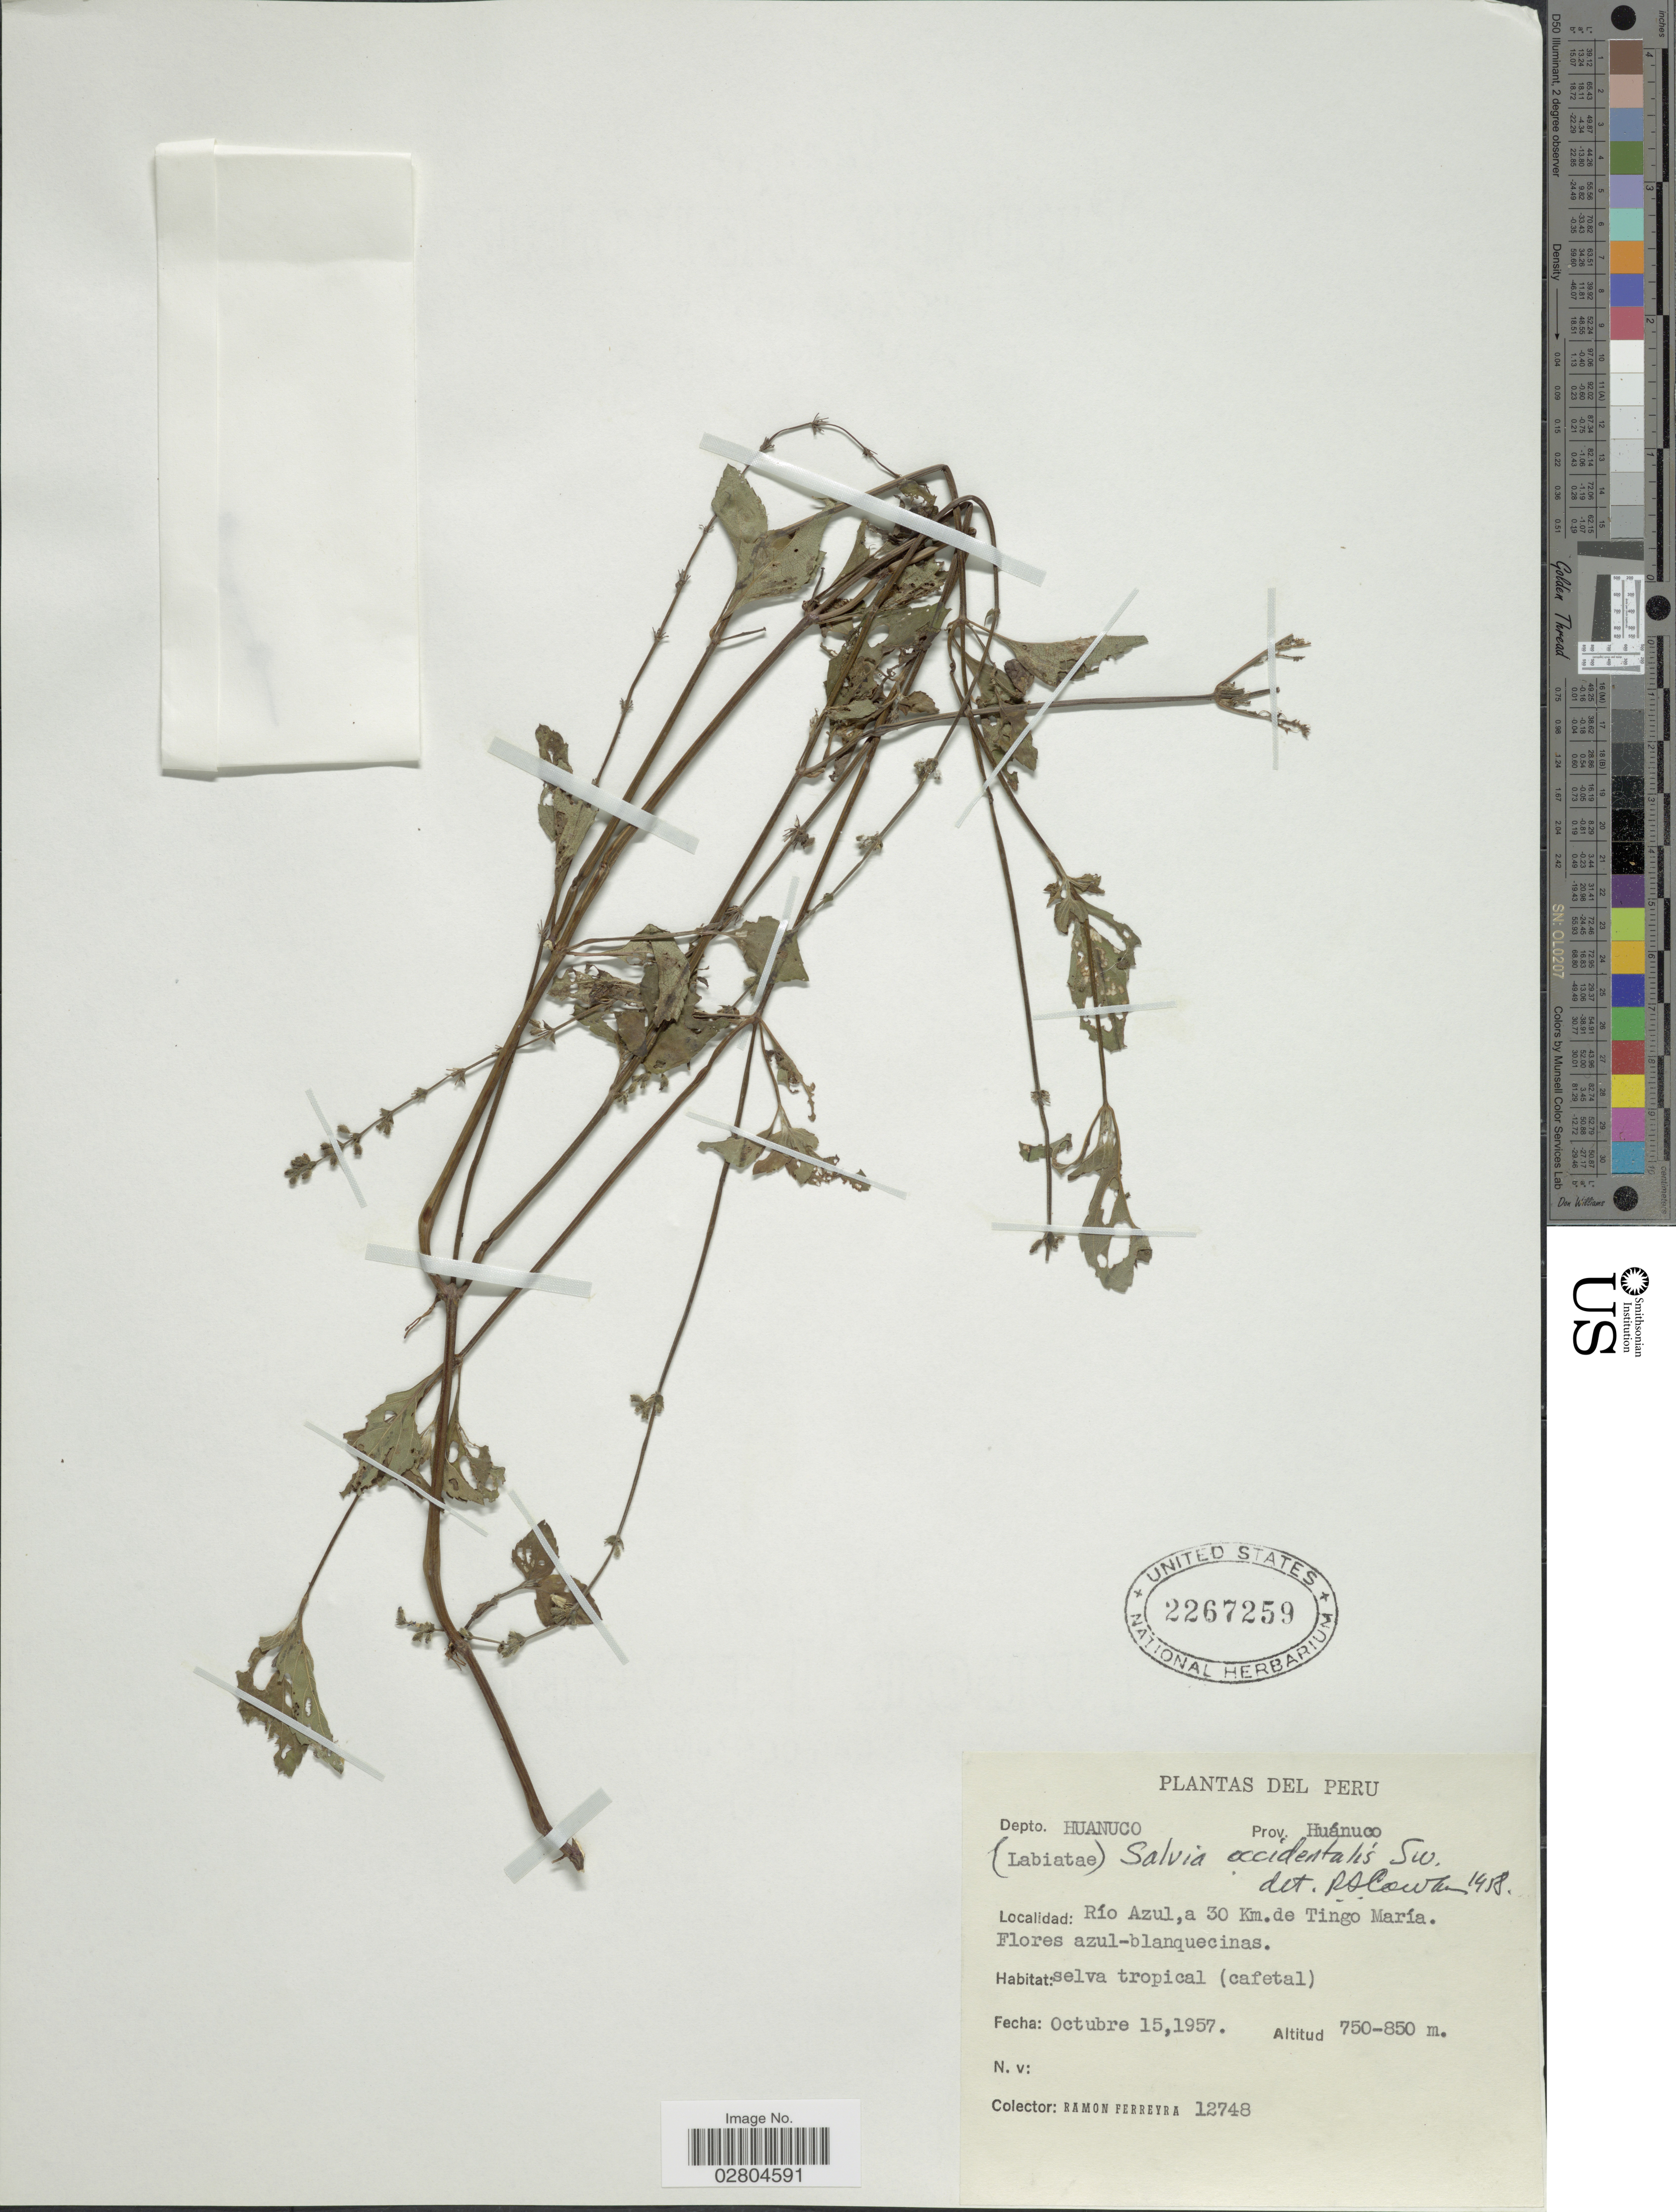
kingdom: Plantae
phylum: Tracheophyta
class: Magnoliopsida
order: Lamiales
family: Lamiaceae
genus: Salvia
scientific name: Salvia occidentalis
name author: Sw.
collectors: R. A. Ferreyra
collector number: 12748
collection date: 1957-10-15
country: Peru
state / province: Huánuco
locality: Depto. Huanuco. Río Azul, a 30 Km. de Tingo María.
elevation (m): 750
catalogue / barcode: US 2267259